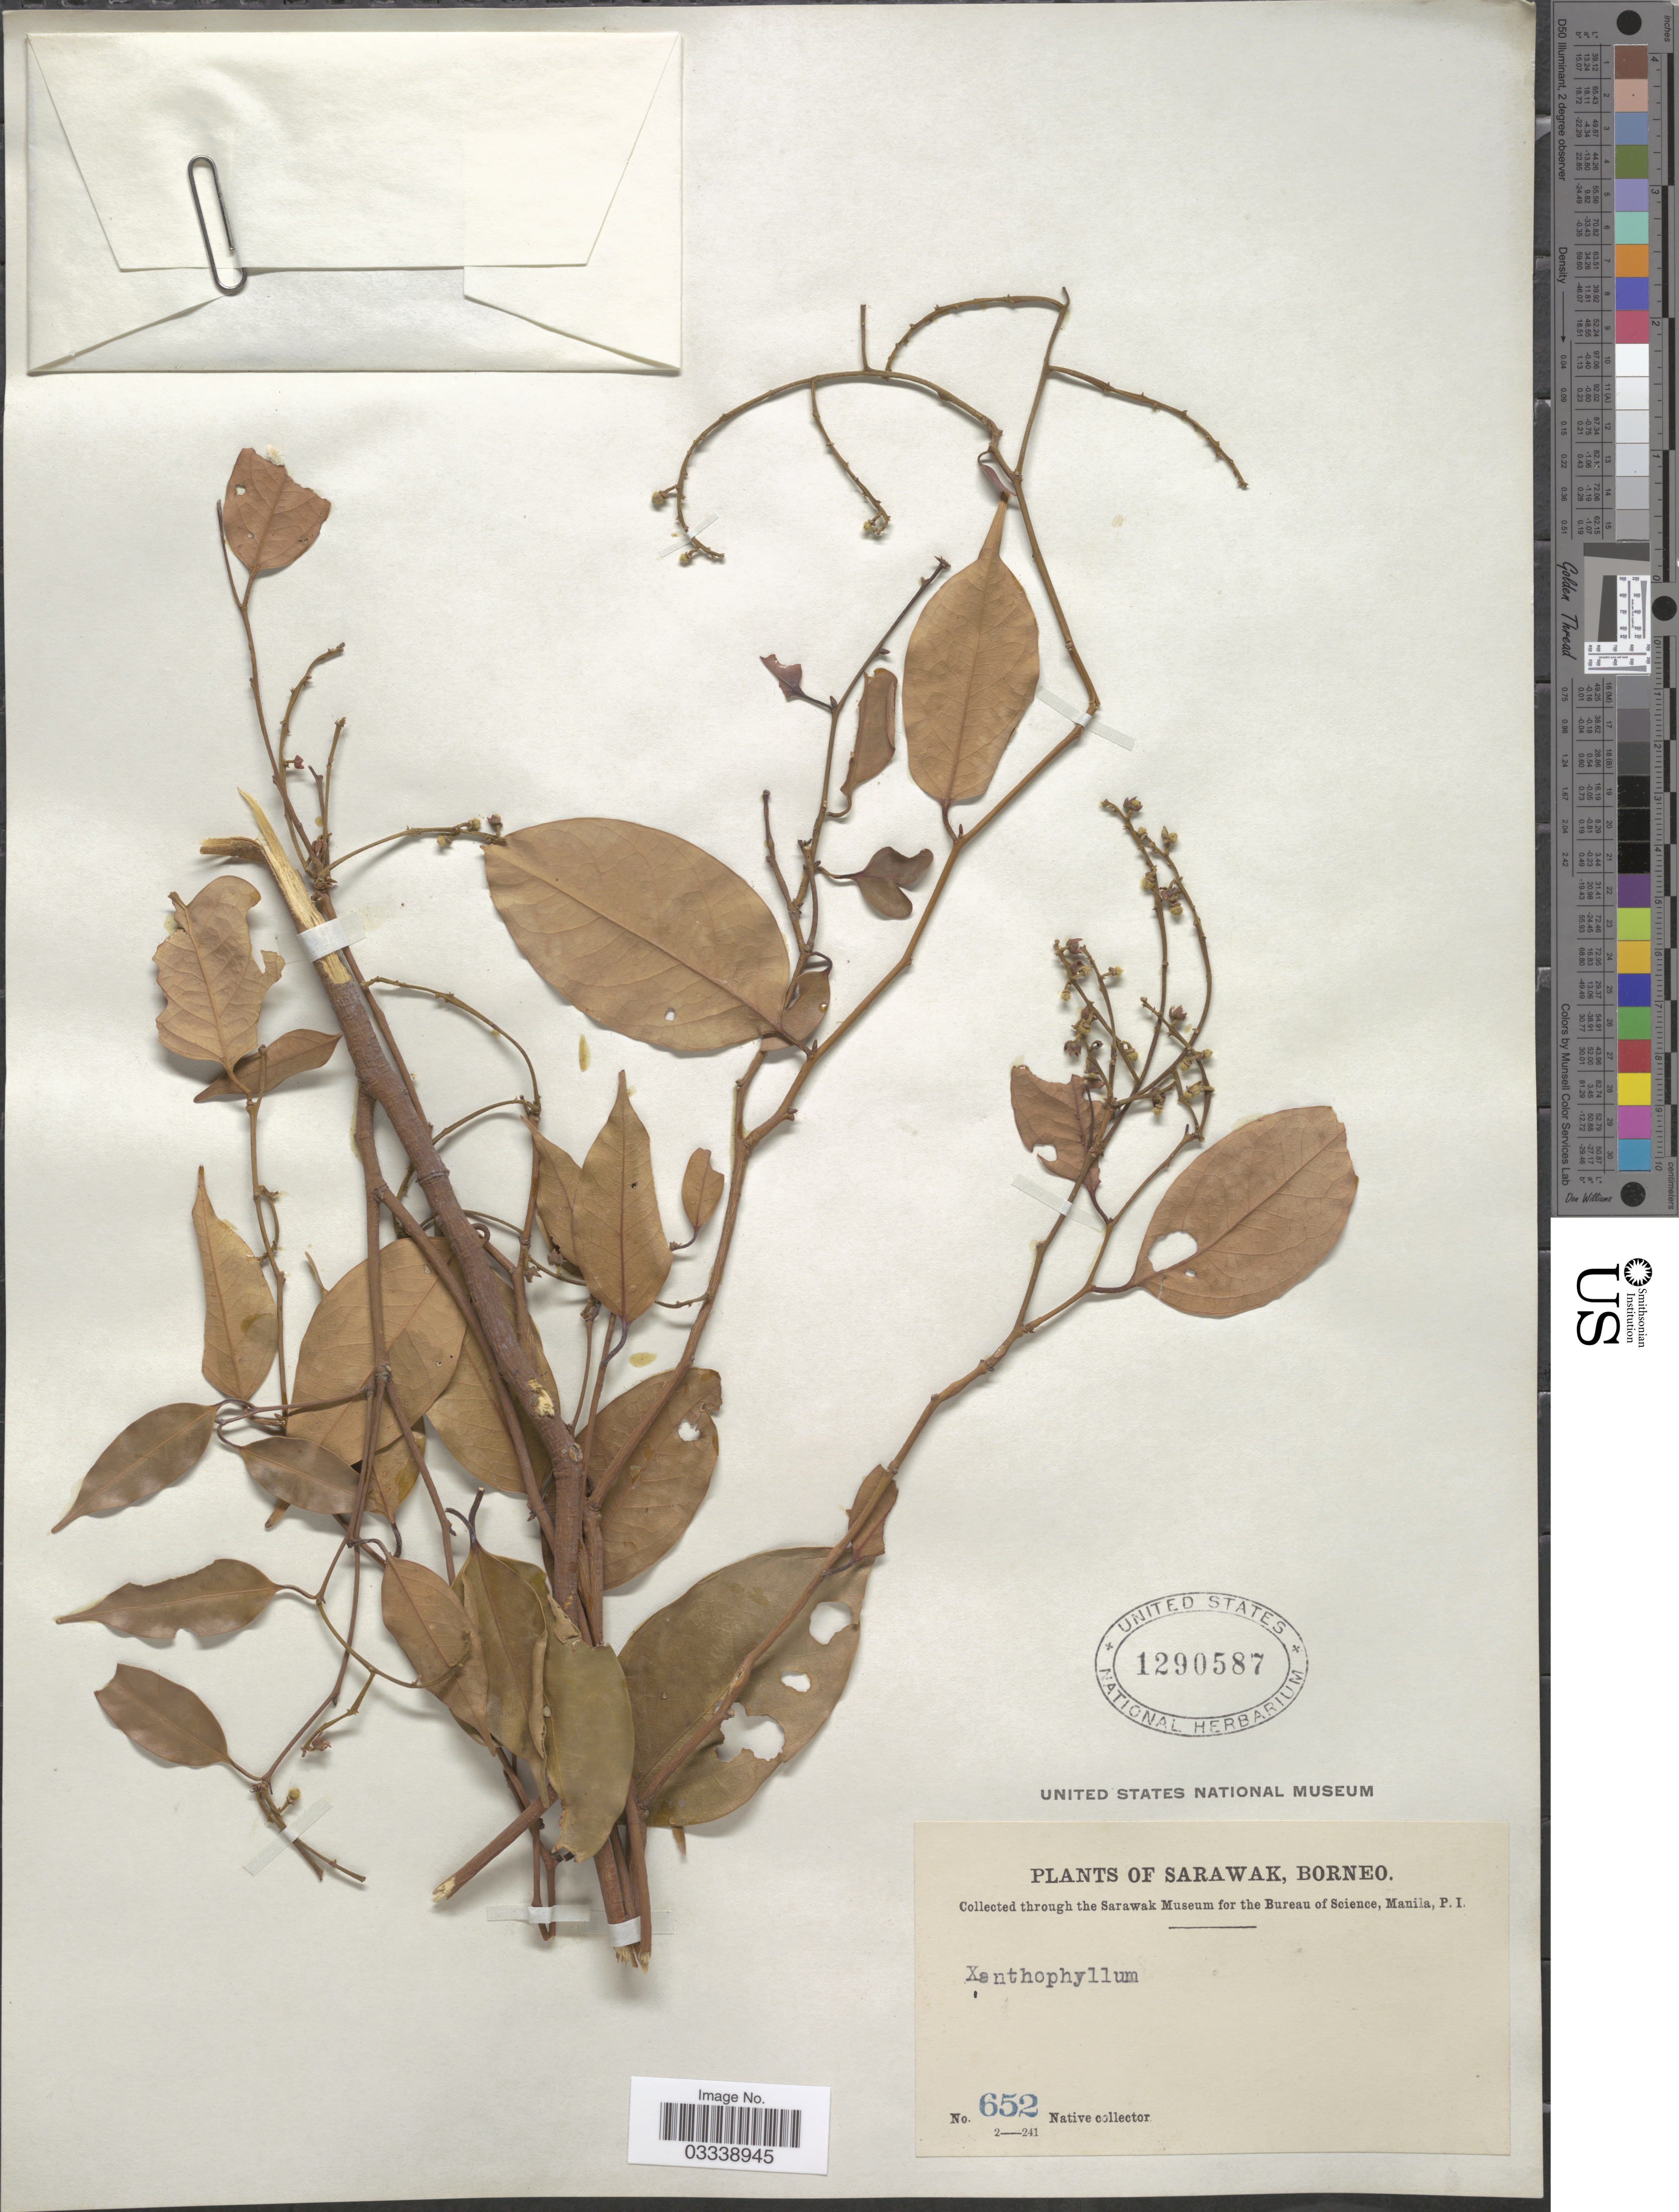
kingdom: Plantae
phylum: Tracheophyta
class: Magnoliopsida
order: Fabales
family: Polygalaceae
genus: Xanthophyllum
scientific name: Xanthophyllum sp.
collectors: Native collector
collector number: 652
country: Malaysia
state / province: Sarawak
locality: Borneo.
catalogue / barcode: US 1290587